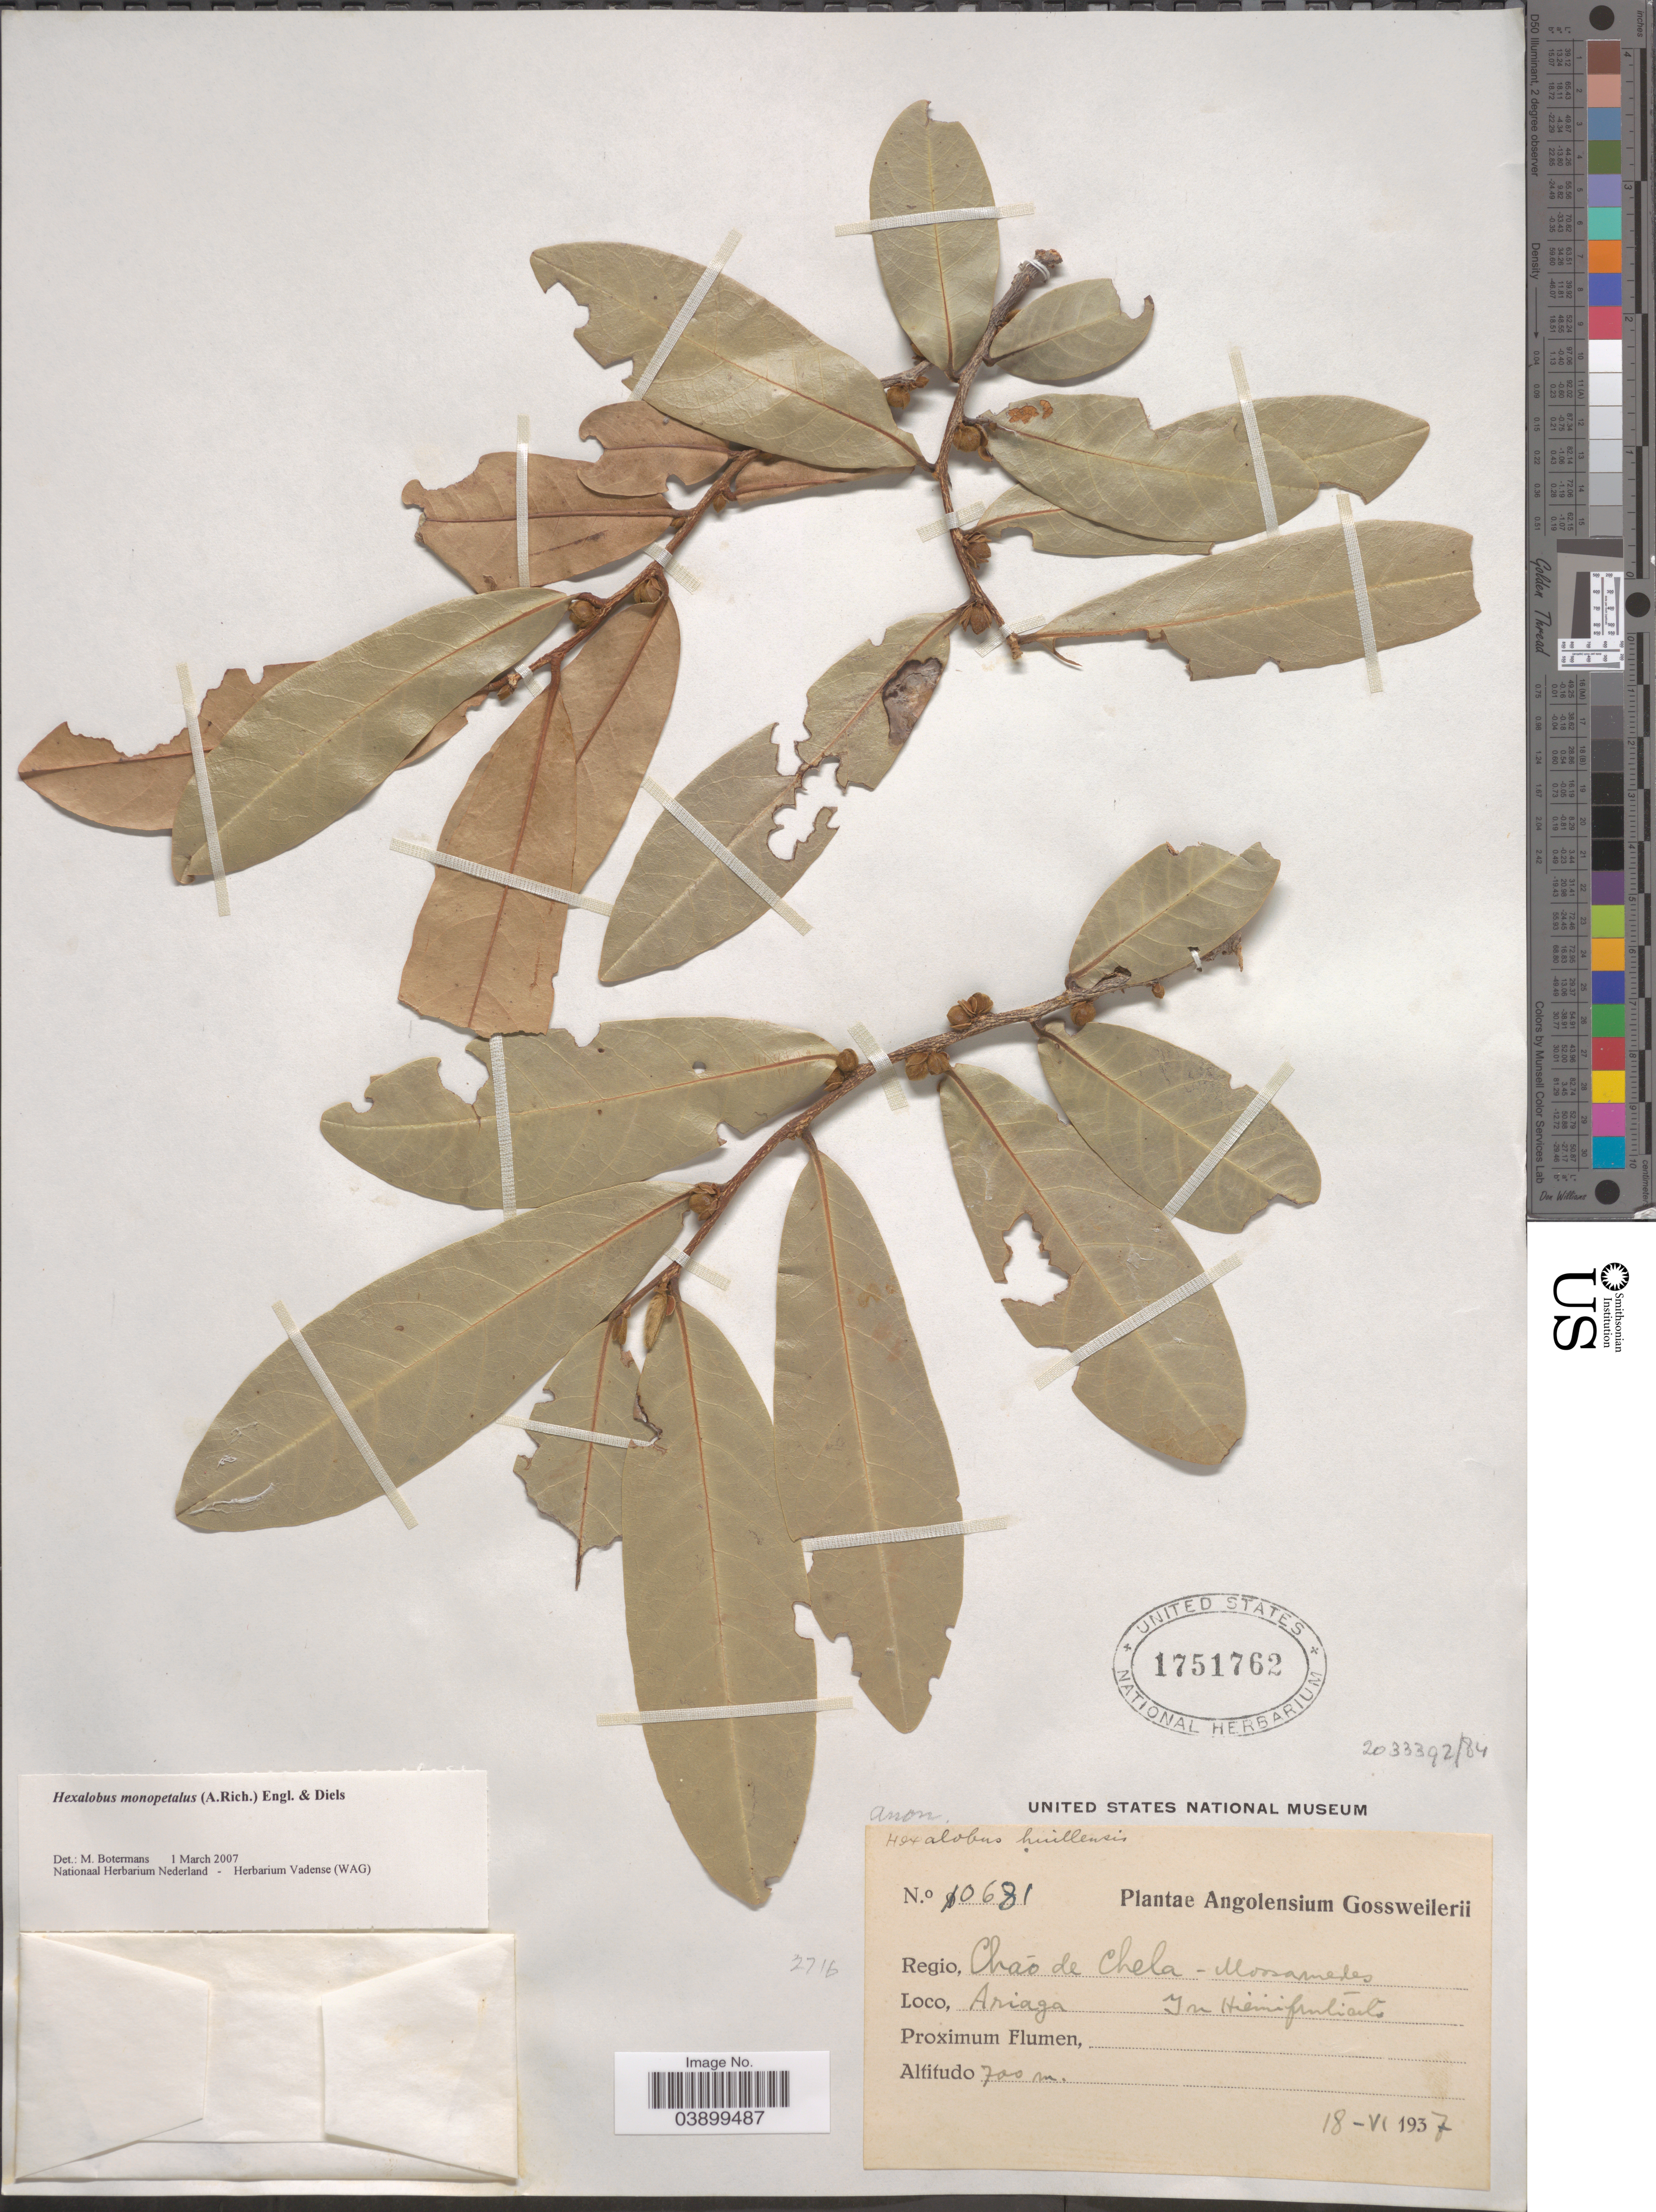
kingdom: Plantae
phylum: Tracheophyta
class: Magnoliopsida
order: Magnoliales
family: Annonaceae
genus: Hexalobus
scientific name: Hexalobus monopetalus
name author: (A. Rich.) Engl. & Diels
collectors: -. Gossweiler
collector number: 10681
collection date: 1937-06-18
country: Angola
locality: Regio, Cháo de Chela - Mossamedes. Ariaga.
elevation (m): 700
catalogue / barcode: US 1751762